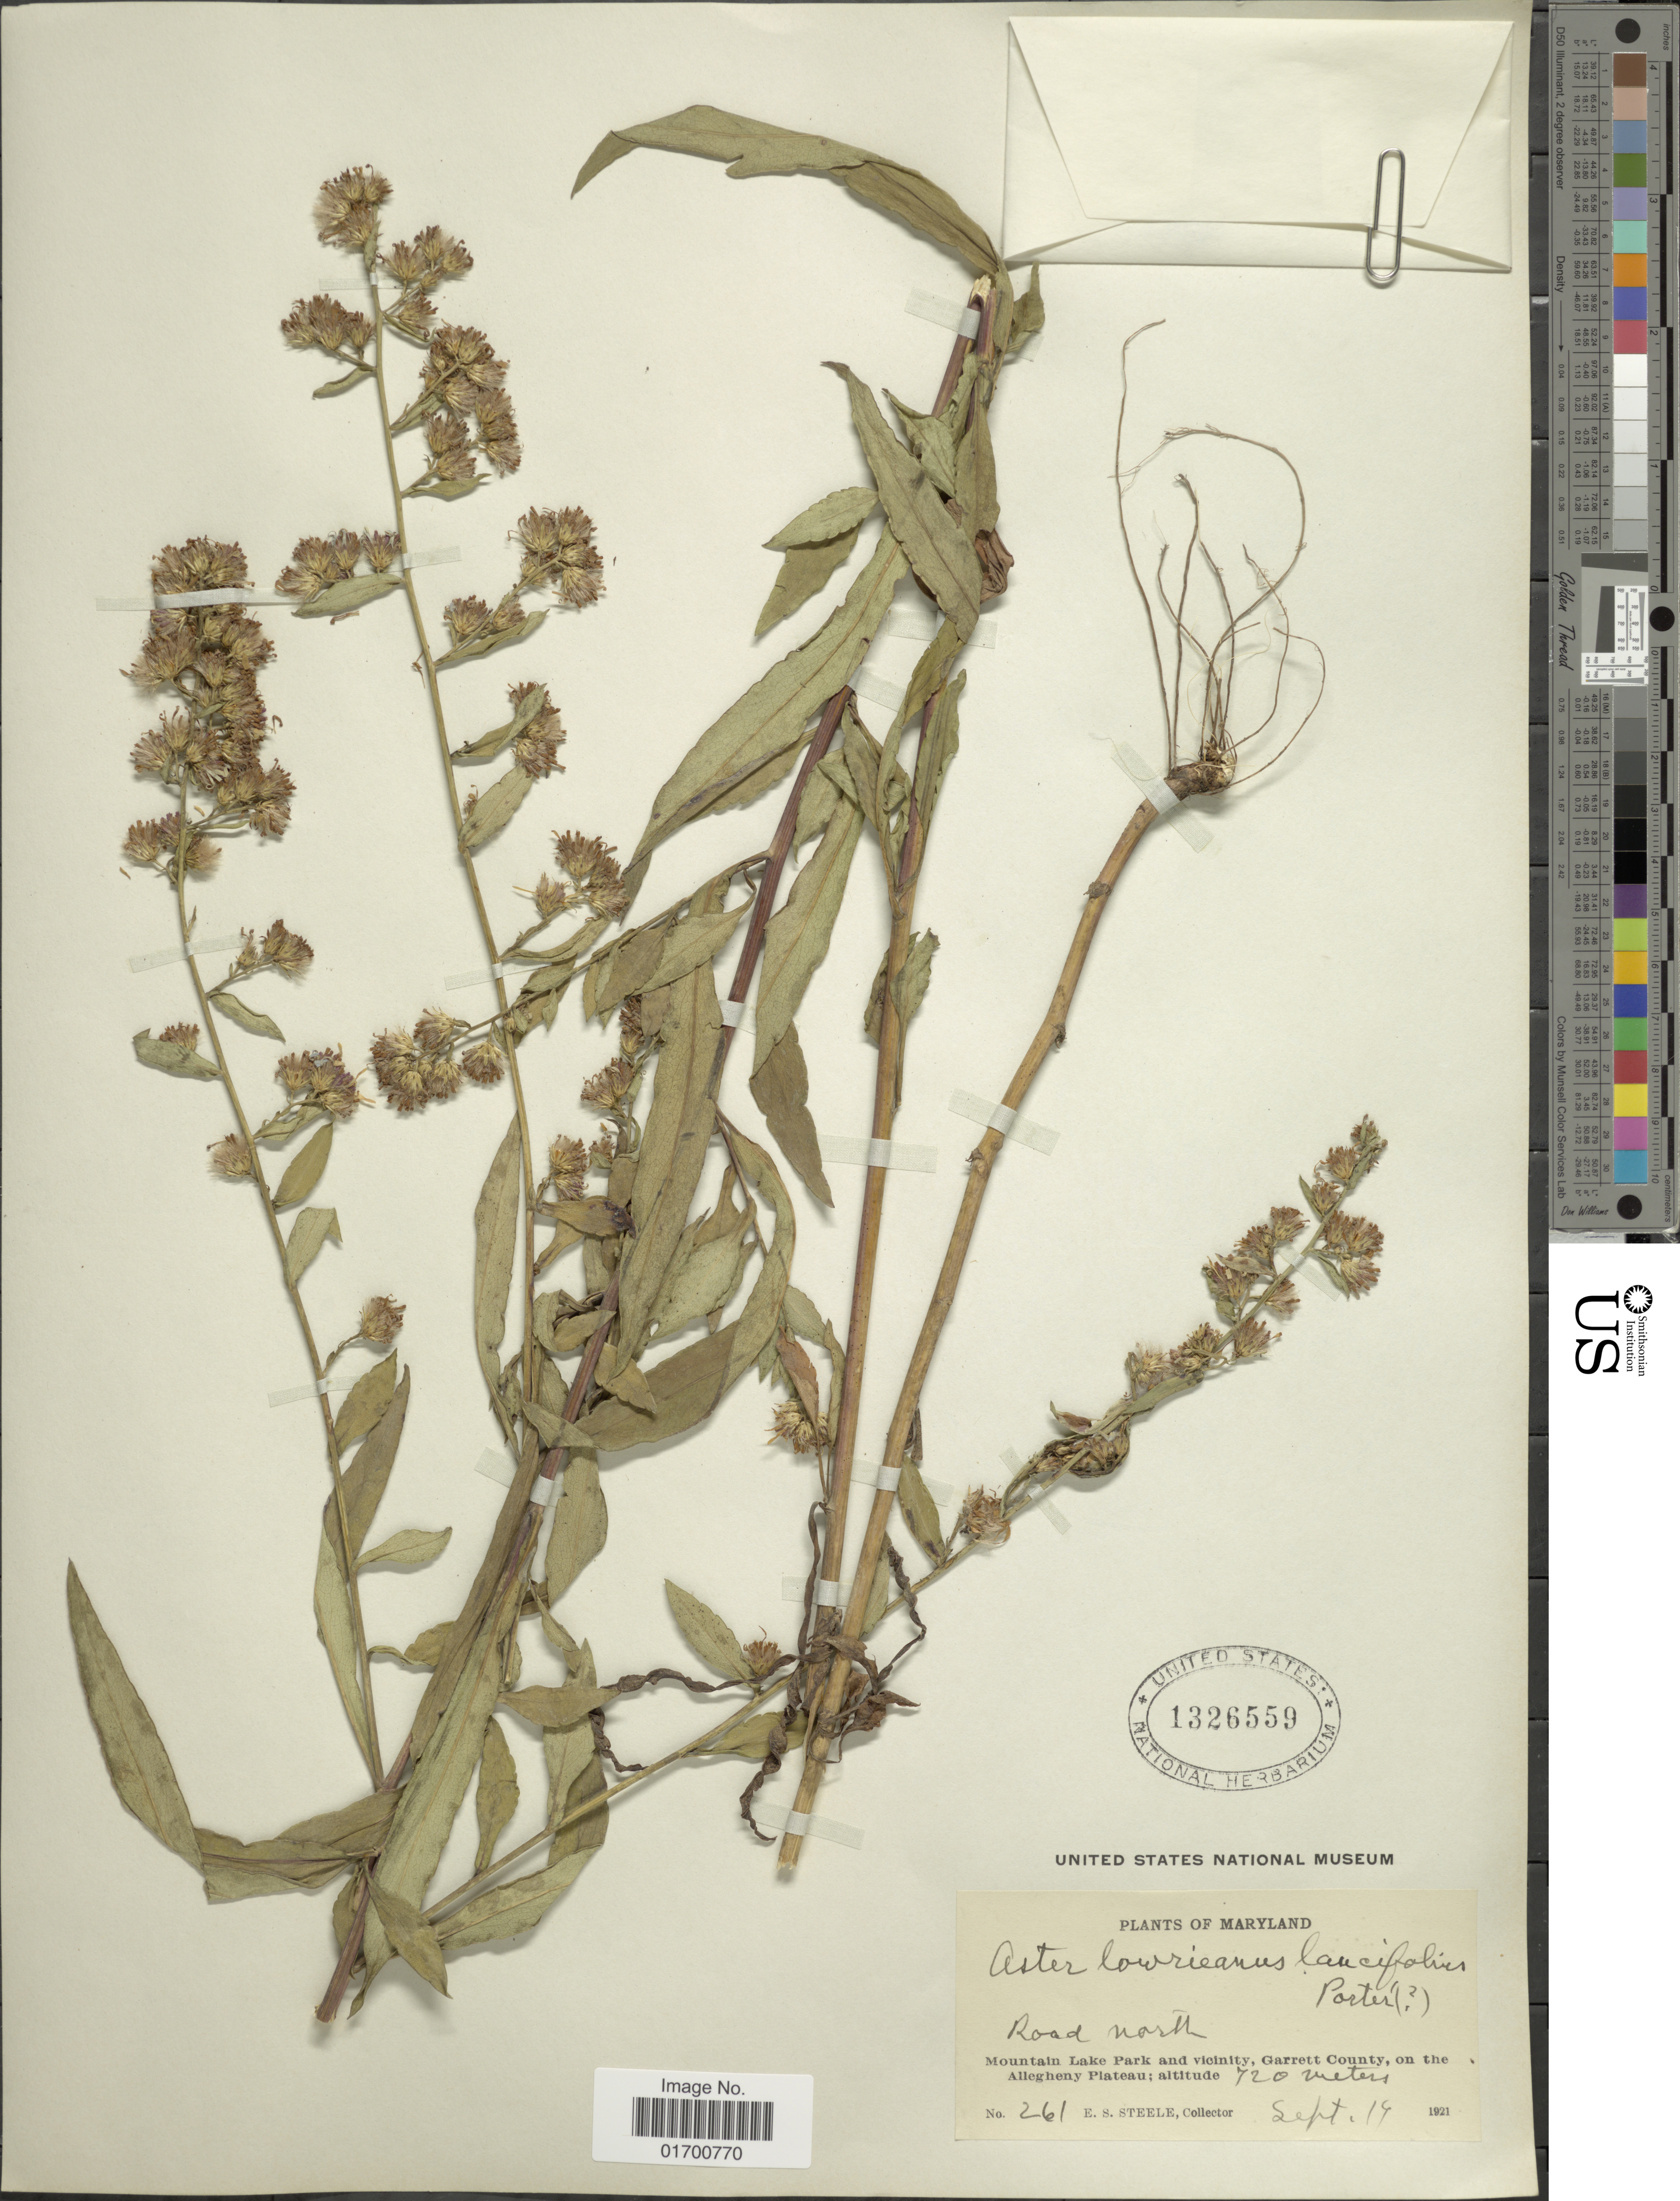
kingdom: Plantae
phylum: Tracheophyta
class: Magnoliopsida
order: Asterales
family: Asteraceae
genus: Symphyotrichum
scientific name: Symphyotrichum lowrieanum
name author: (Porter) G.L. Nesom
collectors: E. Steele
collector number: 261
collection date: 1921-09-19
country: United States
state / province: Maryland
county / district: Garrett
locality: Road north, Mountain Lake Park and Vicinity, Garrett County,on the Allegheny Plateau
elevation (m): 720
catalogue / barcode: US 1326559